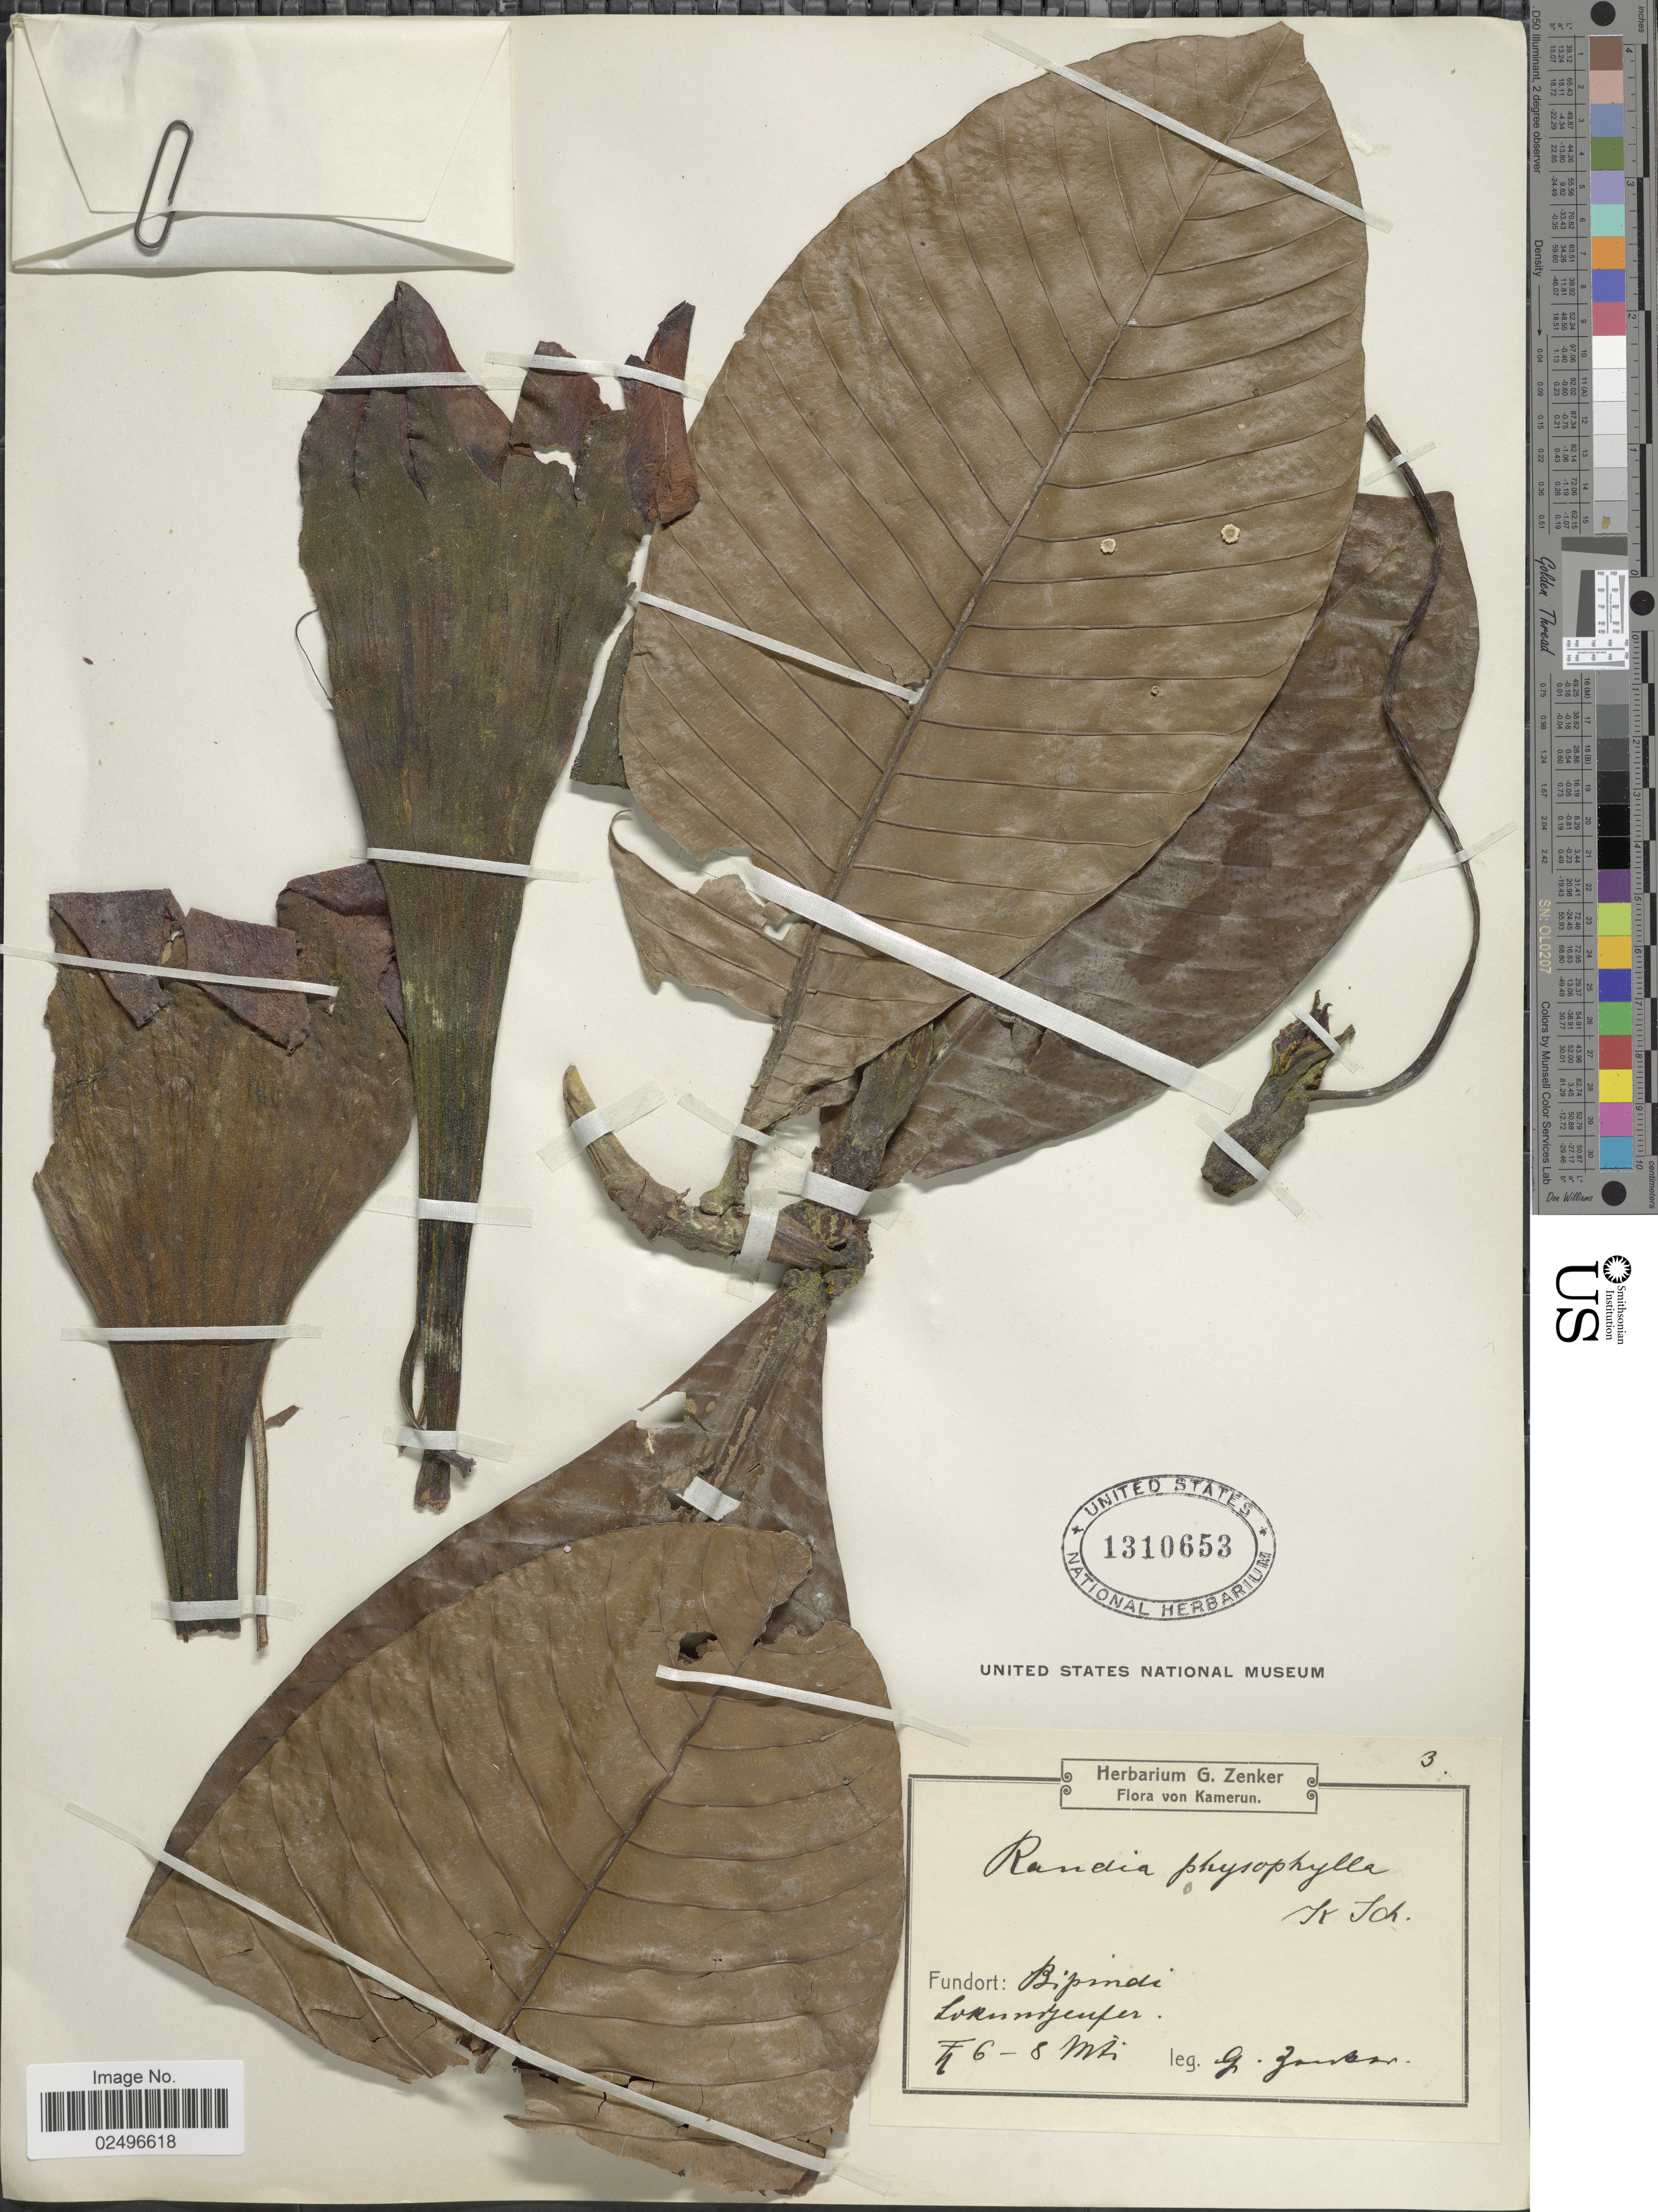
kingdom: Plantae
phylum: Tracheophyta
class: Magnoliopsida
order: Gentianales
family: Rubiaceae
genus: Gardenia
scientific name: Gardenia imperialis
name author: K. Schum.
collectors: G. A. Zenker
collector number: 3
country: Cameroon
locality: Kamerun. Bipindi, Lokundjeufer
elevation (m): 6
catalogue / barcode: US 1310653